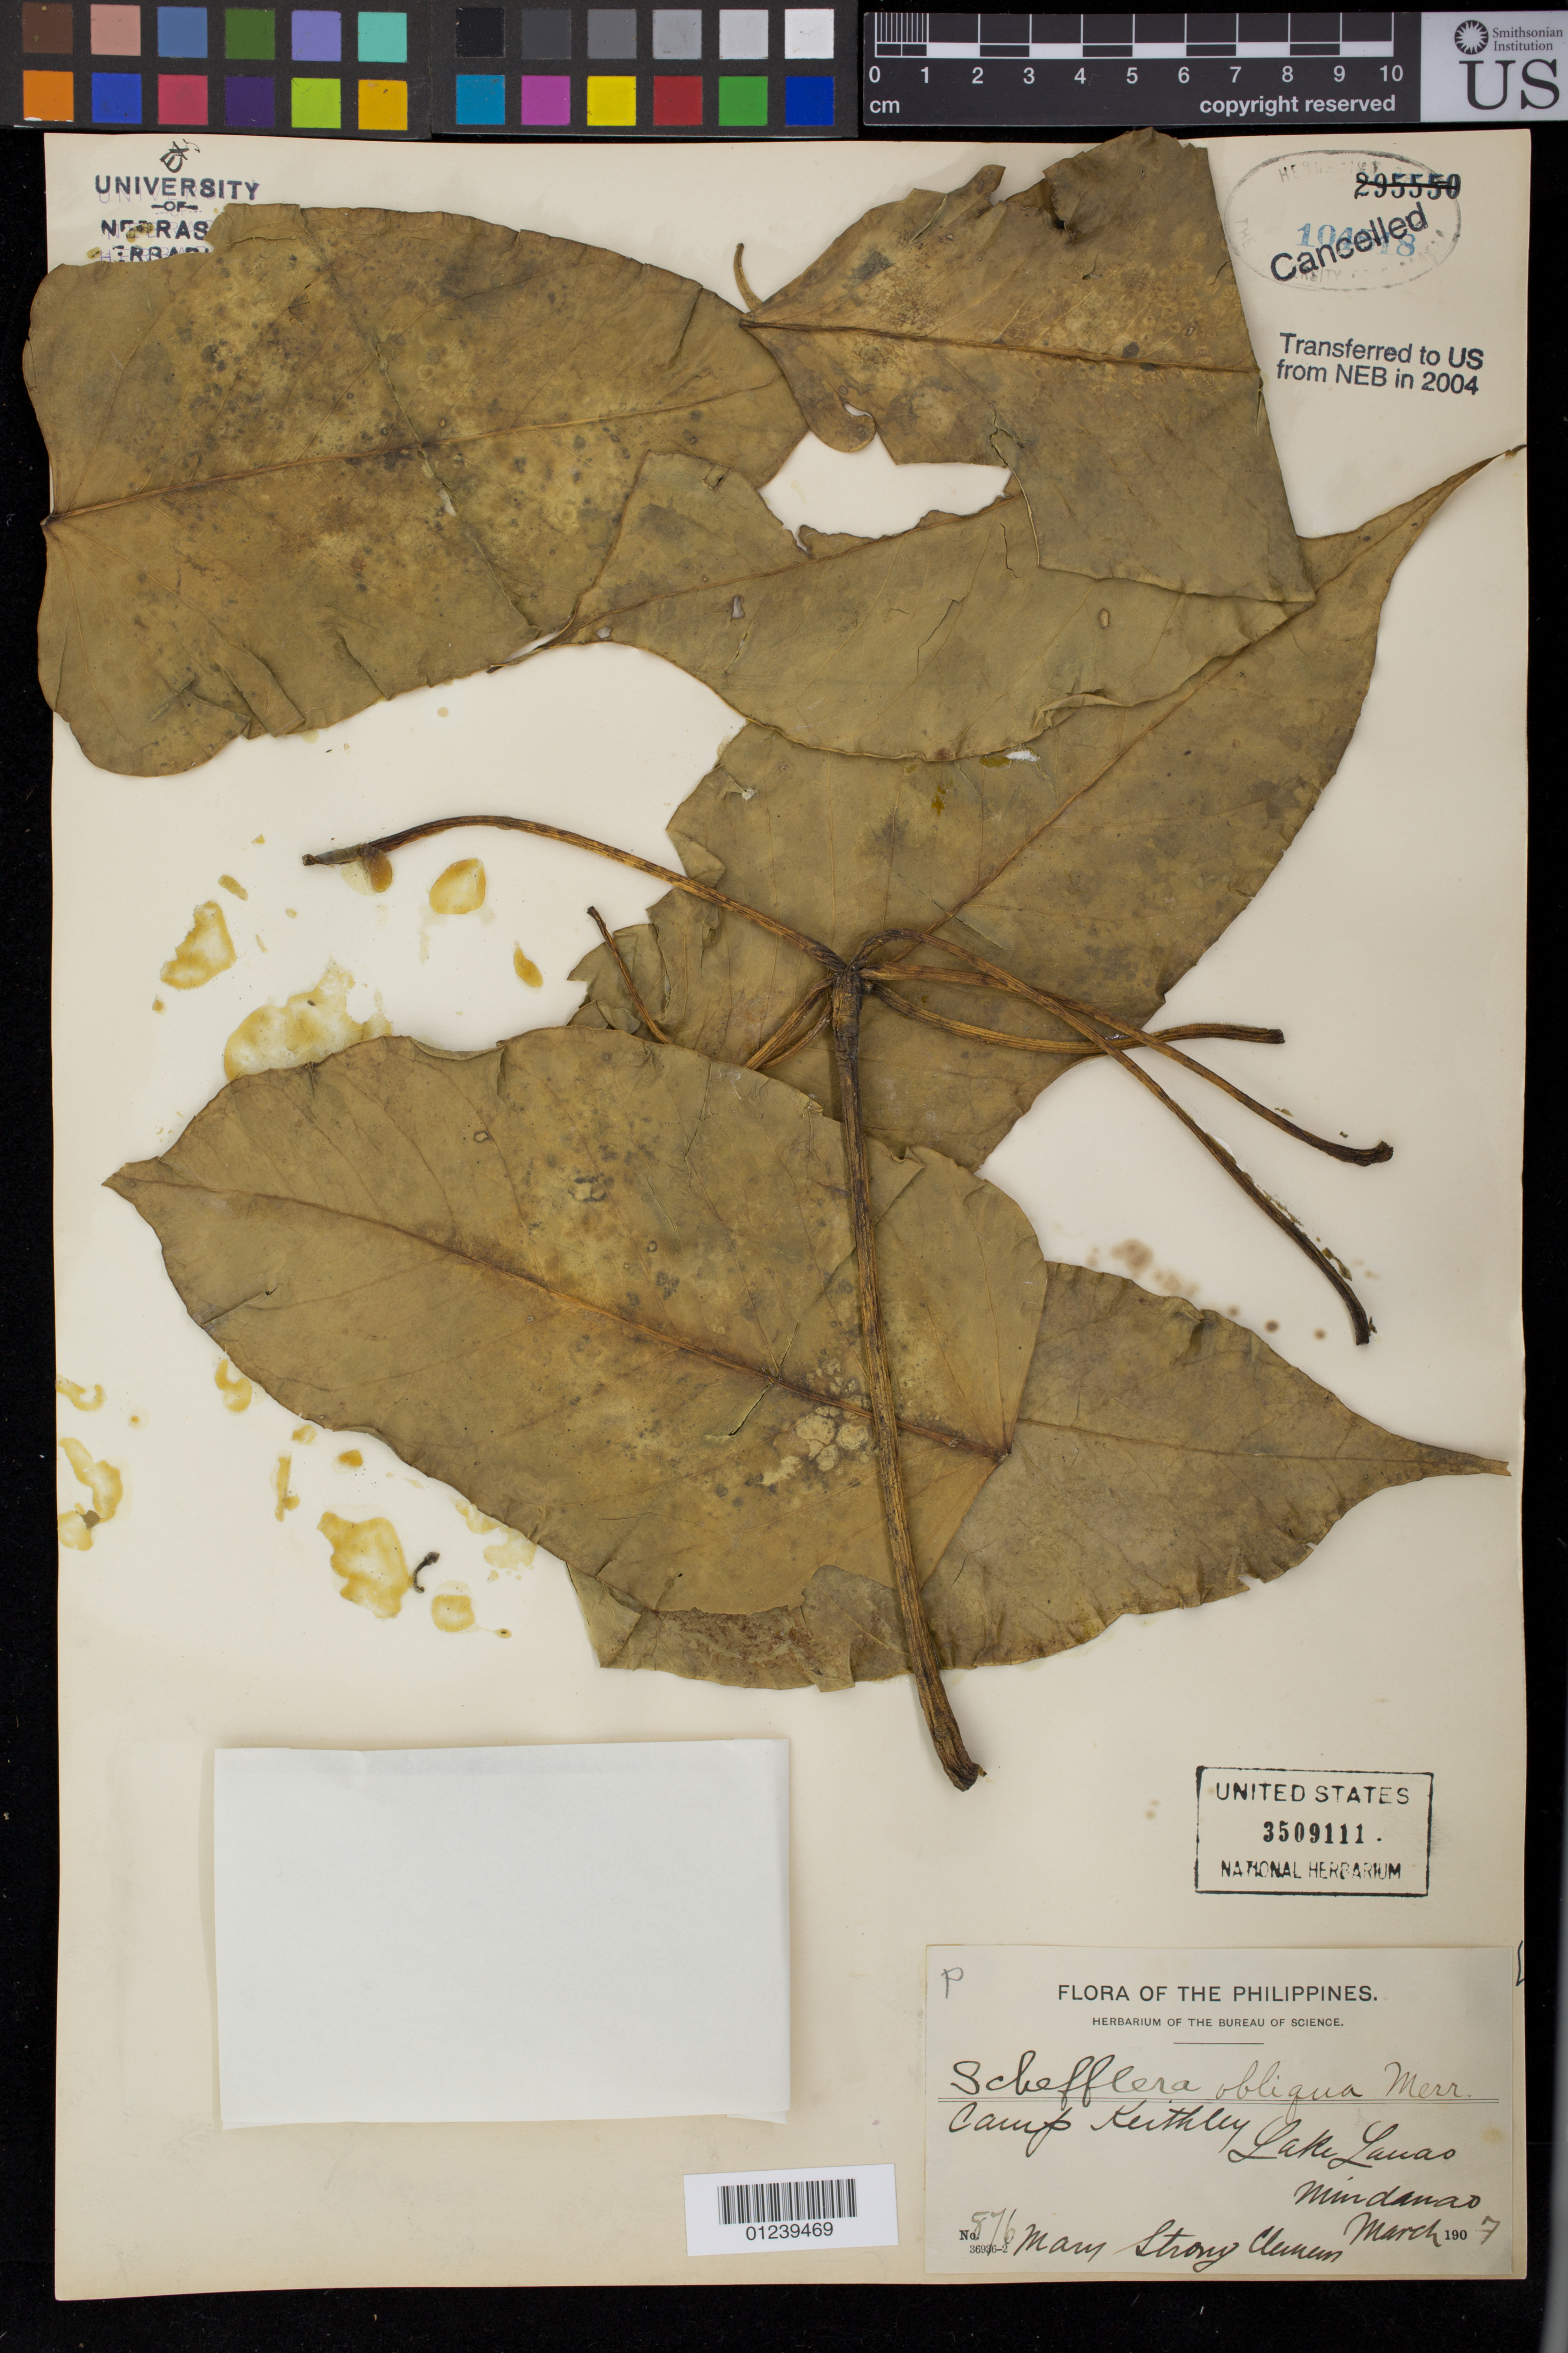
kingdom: Plantae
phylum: Tracheophyta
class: Magnoliopsida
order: Apiales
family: Araliaceae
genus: Schefflera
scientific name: Schefflera obligua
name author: Merr.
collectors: M. S. Clemens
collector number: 876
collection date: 1907-03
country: Philippines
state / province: Muslim Mindanao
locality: Camp Keithley, Lake Lanao, Mindanao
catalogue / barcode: US 3509111